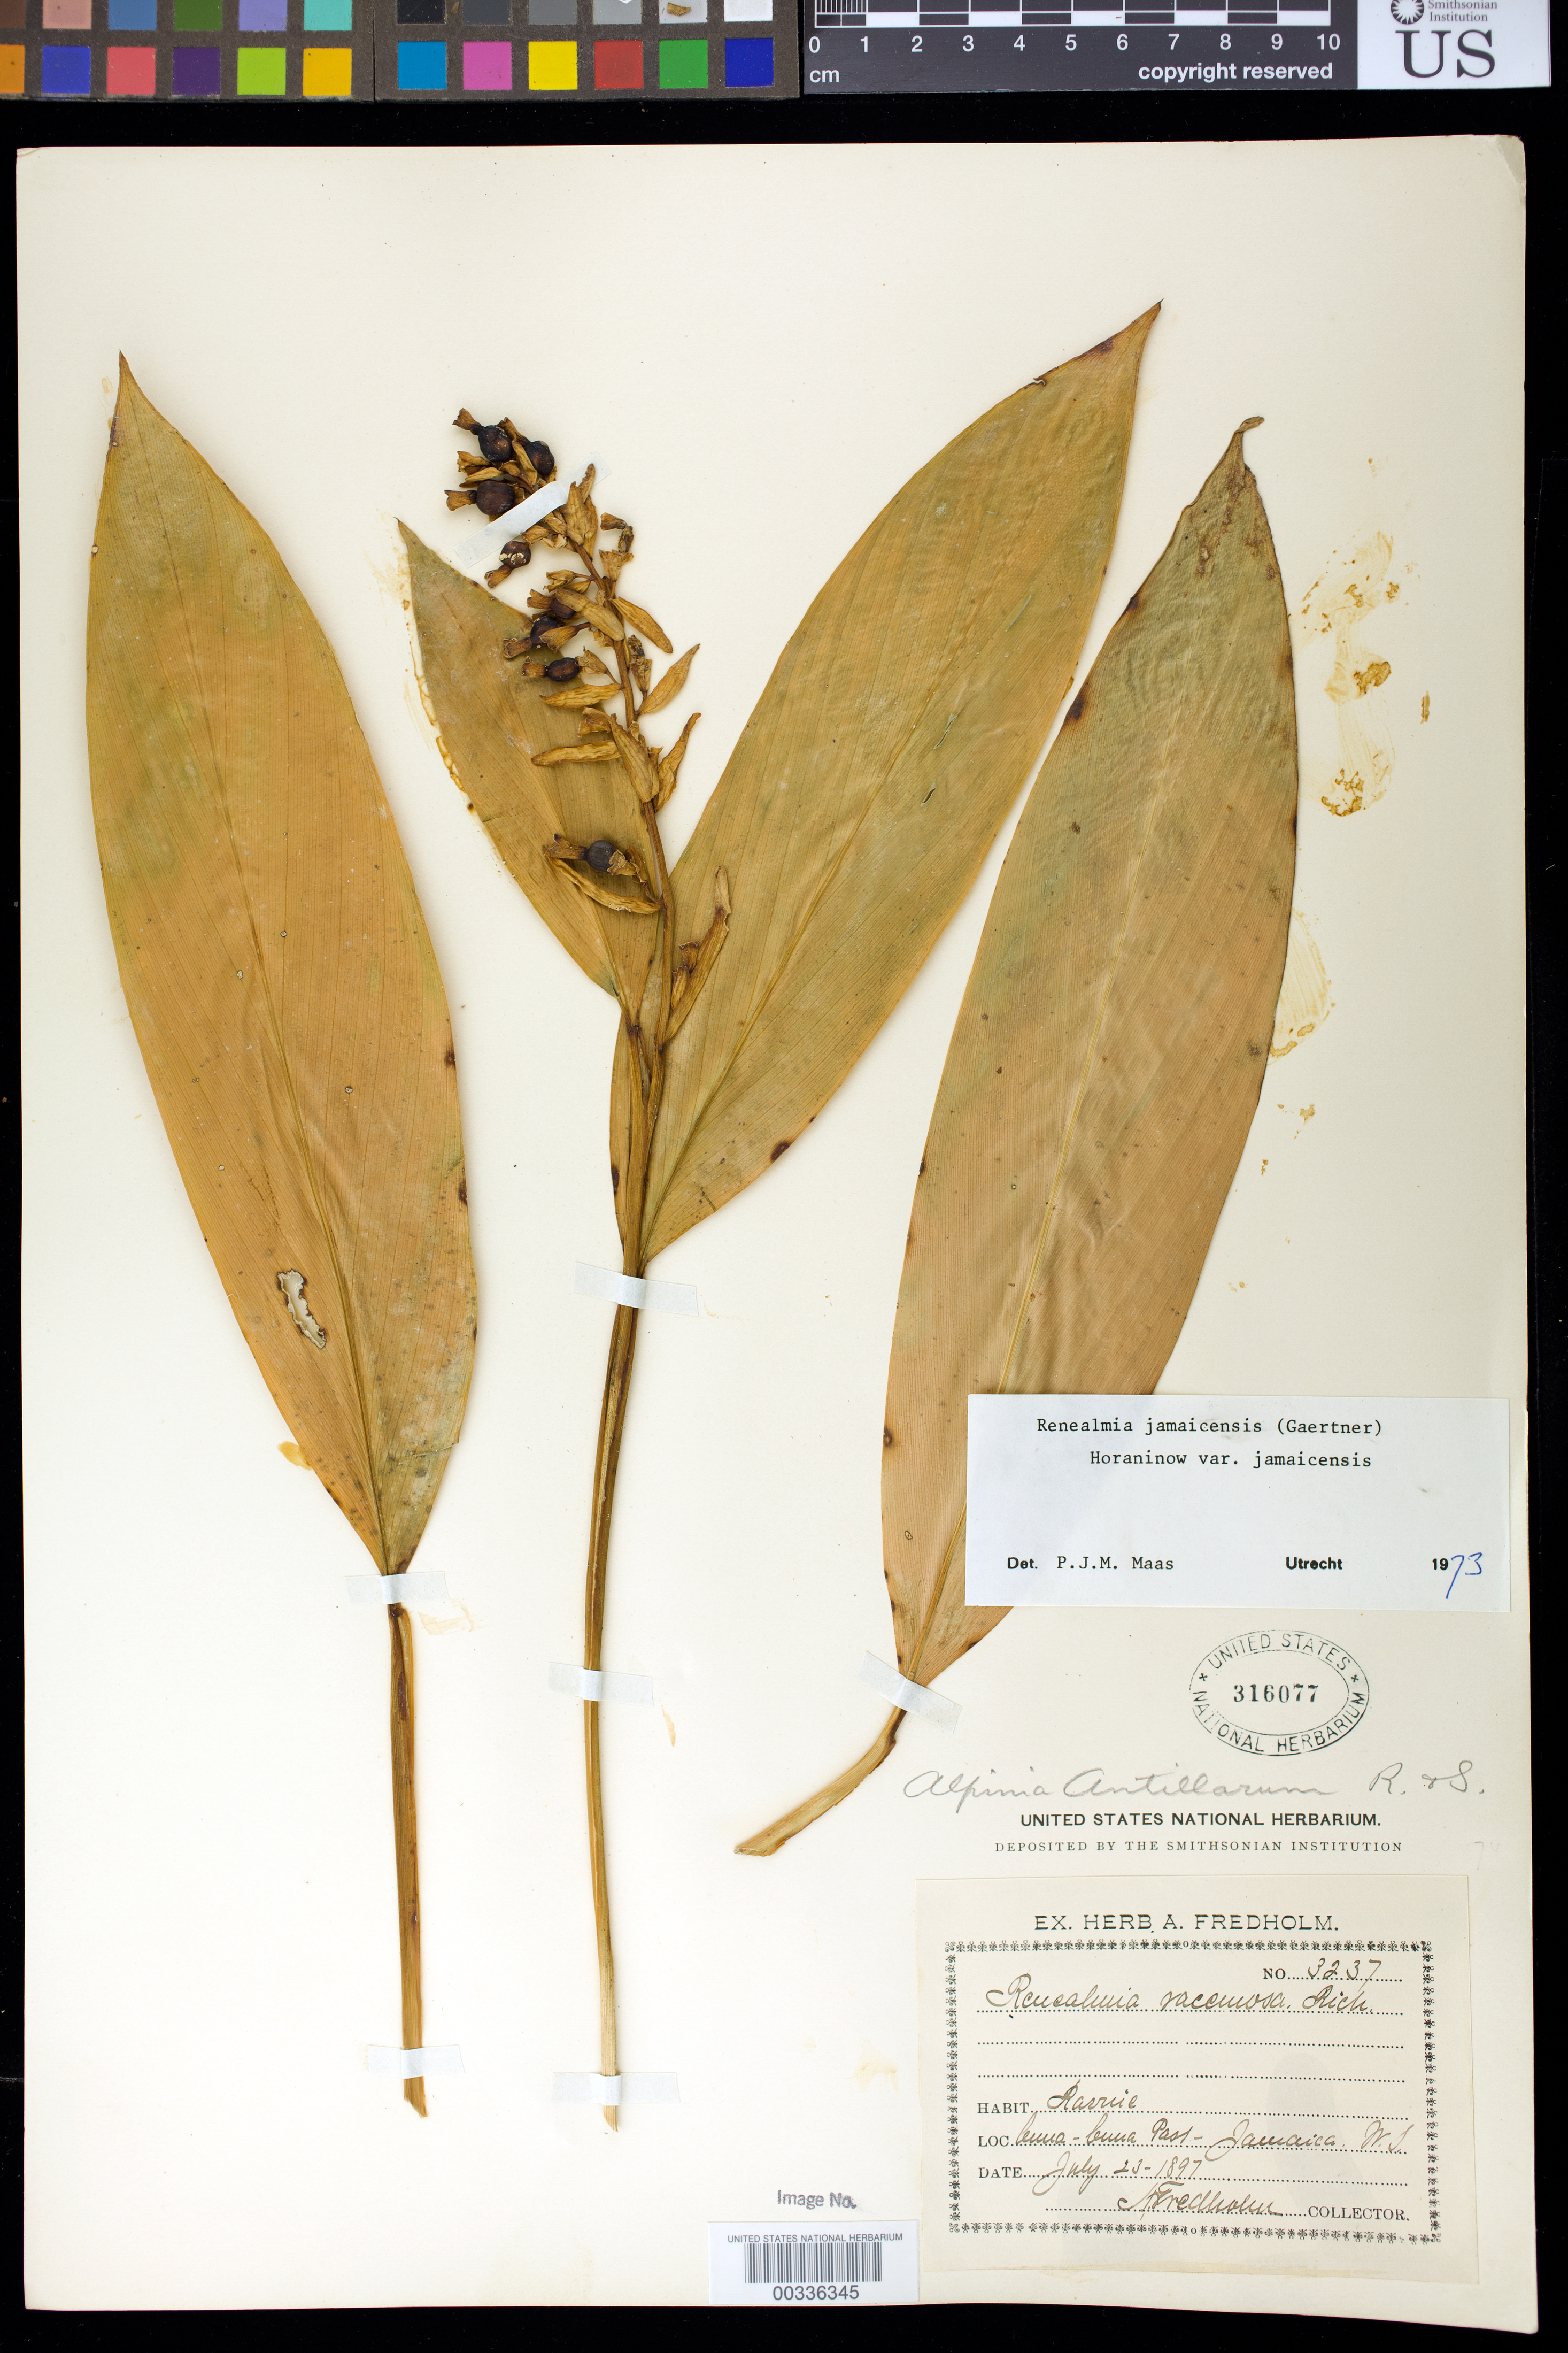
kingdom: Plantae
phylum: Tracheophyta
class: Liliopsida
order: Zingiberales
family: Zingiberaceae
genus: Renealmia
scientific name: Renealmia jamaicensis var. puberula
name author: (Gagnep.) Maas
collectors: A. J. Fredholm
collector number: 3237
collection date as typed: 23 Jul 1897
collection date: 1897-07-23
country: Jamaica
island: Greater Antilles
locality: Cuua-cuua pass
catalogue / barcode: US 316077